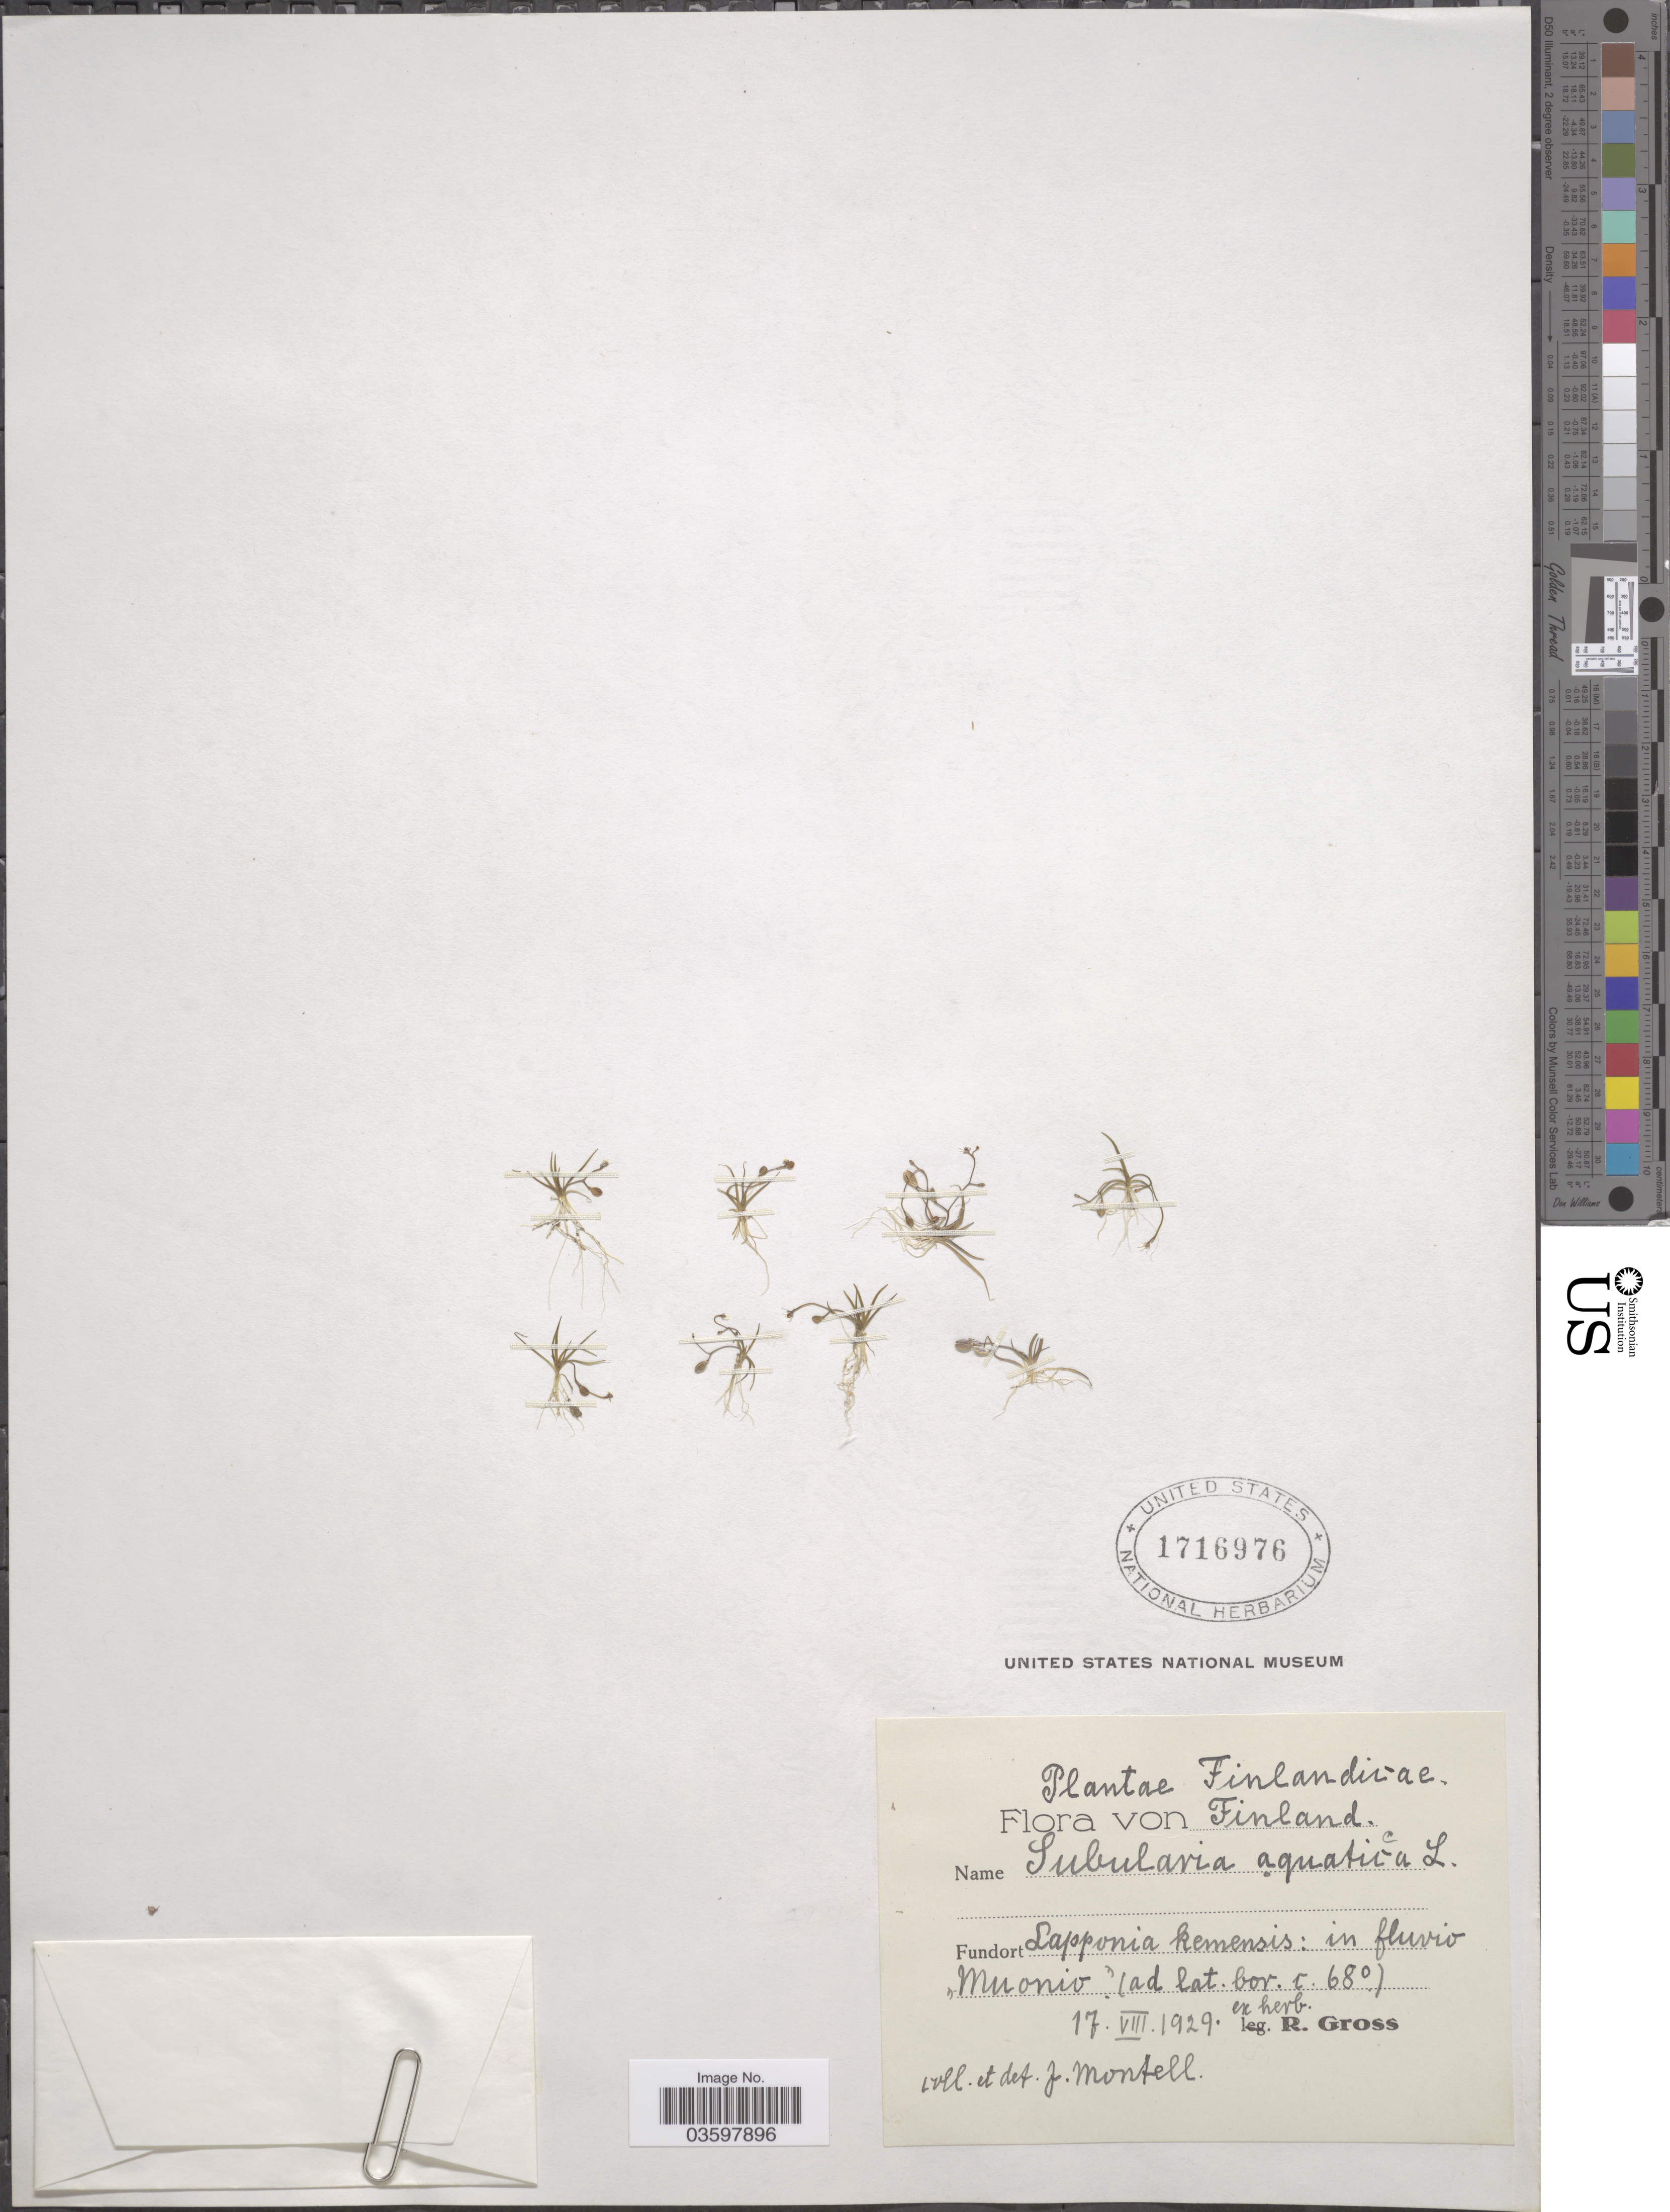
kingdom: Plantae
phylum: Tracheophyta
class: Magnoliopsida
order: Brassicales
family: Brassicaceae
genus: Subularia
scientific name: Subularia aquatica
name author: L.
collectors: J. Montell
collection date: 1929-08-17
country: Finland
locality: Lapponia kemensis: in fluvio "Muonio" (ad lat. bor. c. 68º).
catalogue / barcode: US 1716976